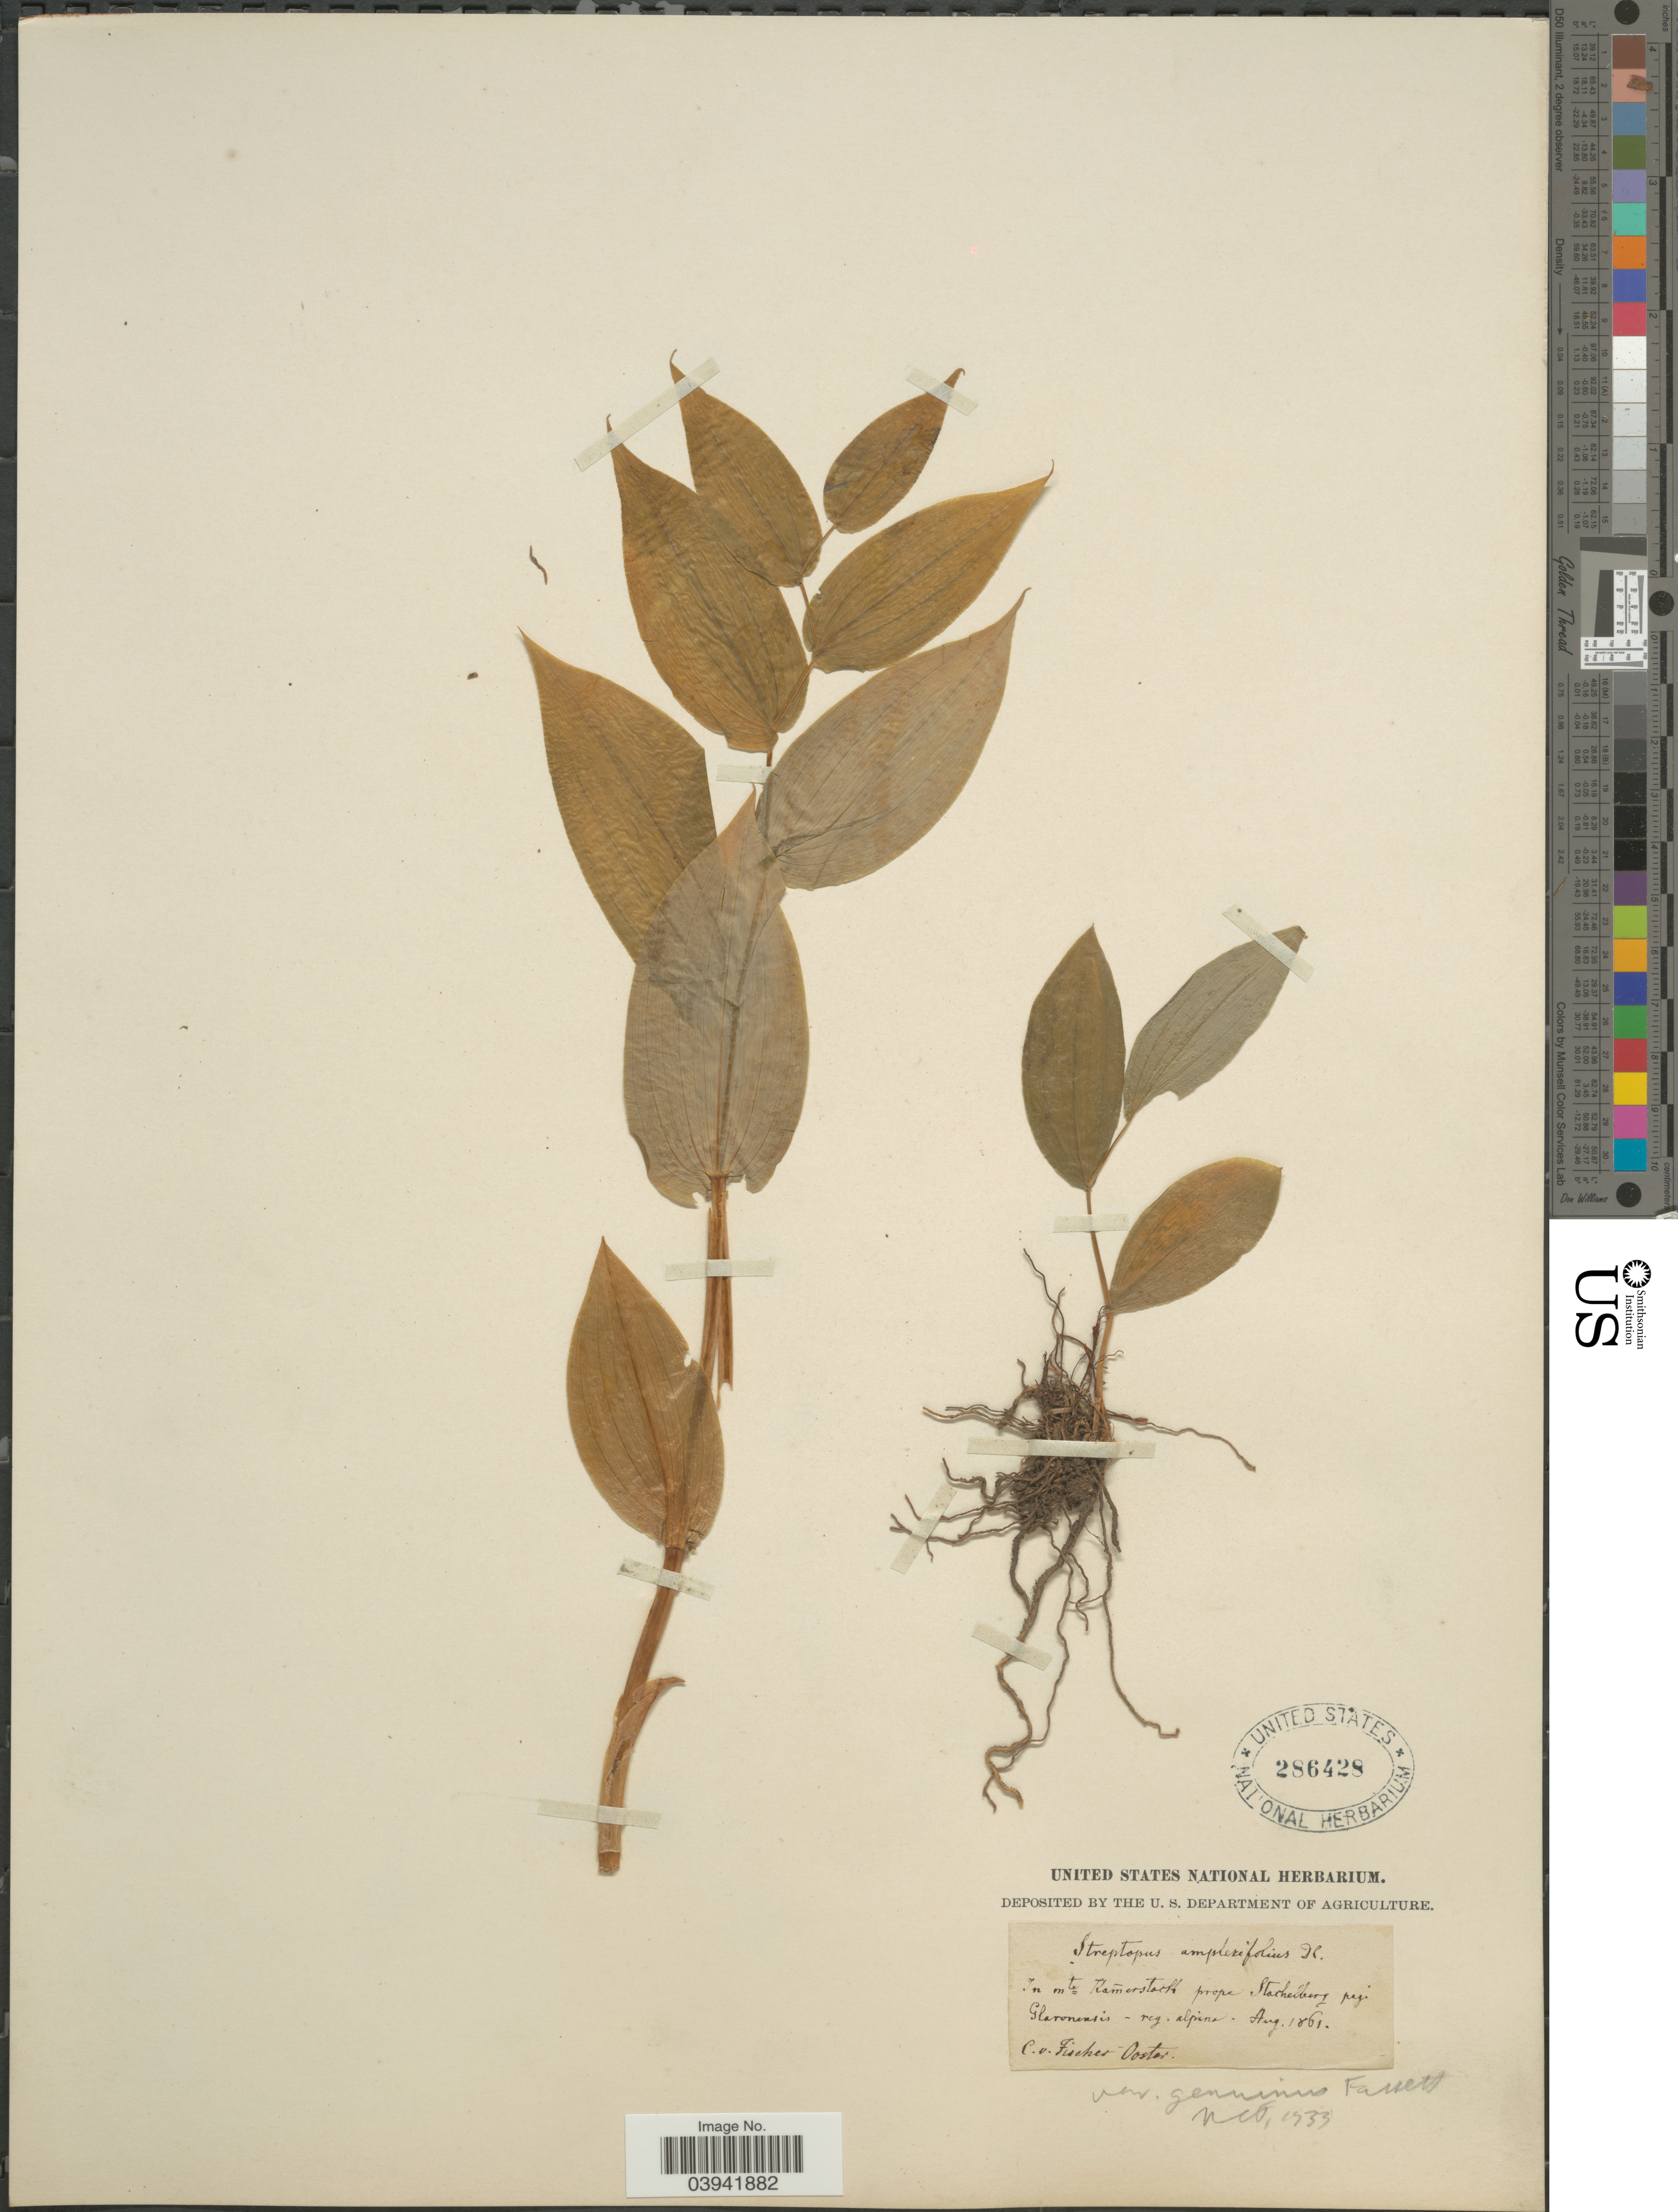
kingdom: Plantae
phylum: Tracheophyta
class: Liliopsida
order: Liliales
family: Liliaceae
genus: Streptopus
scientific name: Streptopus amplexifolius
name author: (L.) DC.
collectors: C. v. Fischer-Ooster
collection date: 1861-08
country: Germany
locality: In mte Kamerstatt prope Stachelberg peg. Glaronensis - reg. alpine.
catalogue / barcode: US 286428